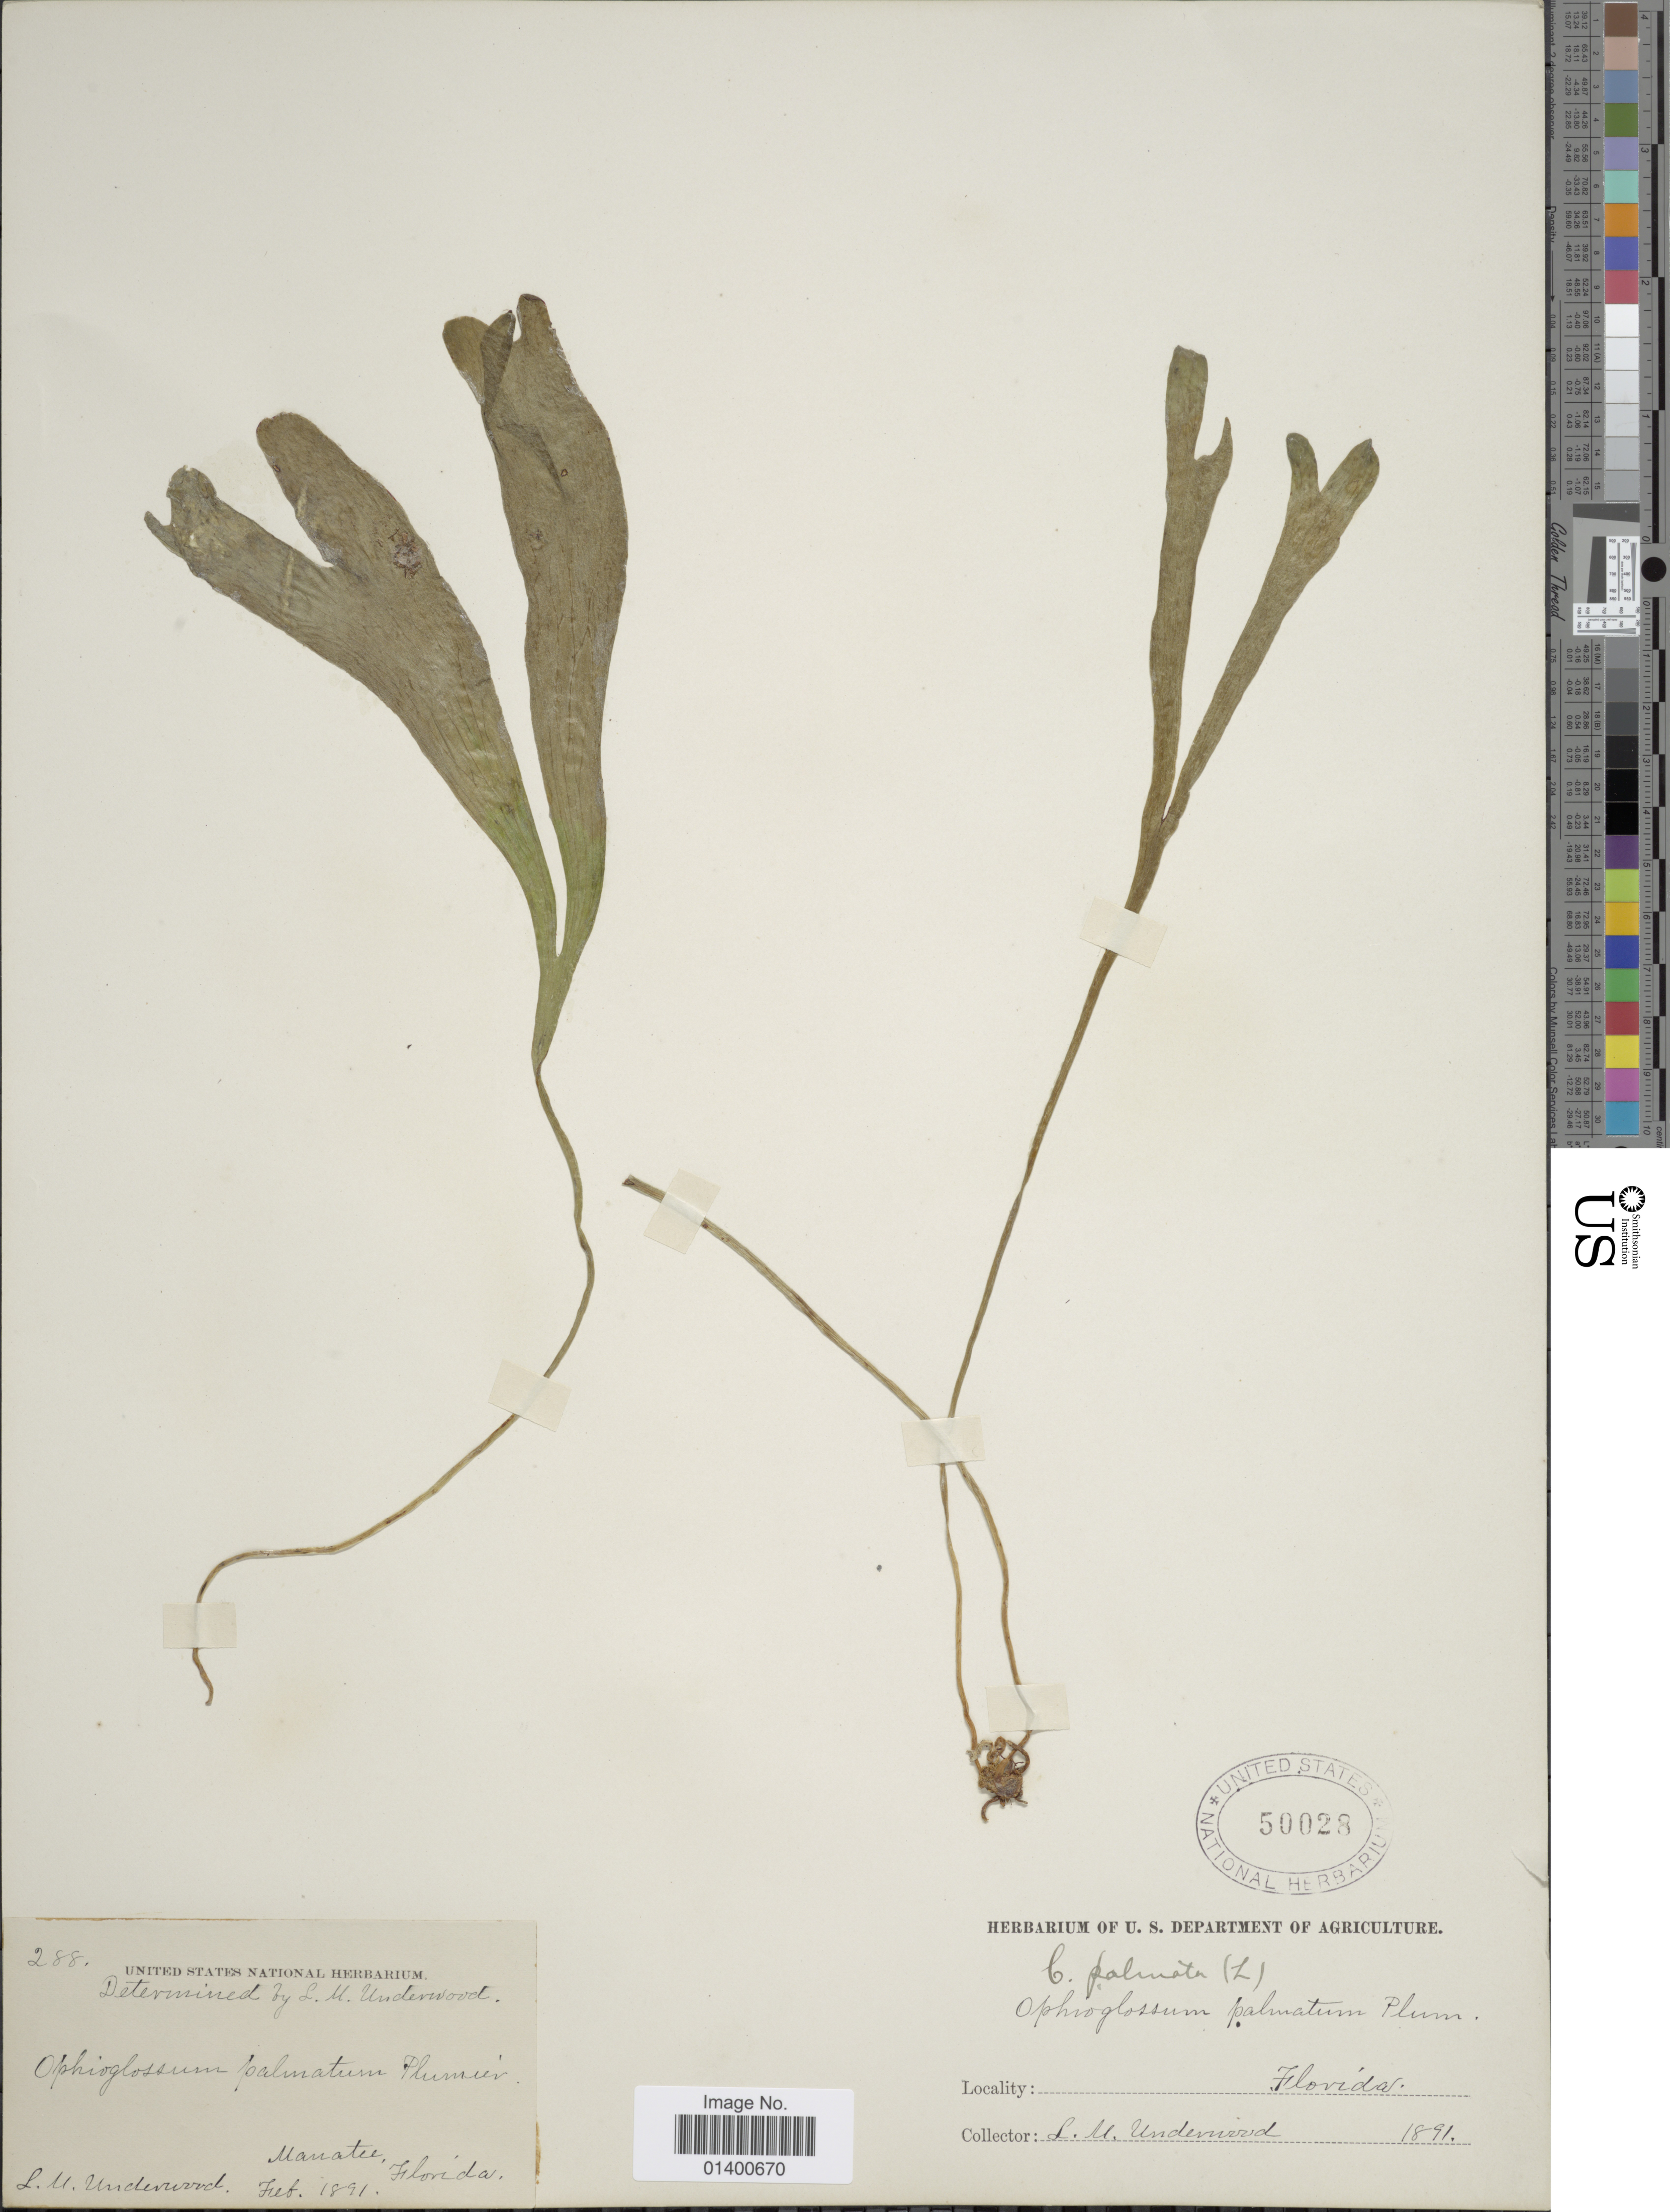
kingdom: Plantae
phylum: Tracheophyta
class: Polypodiopsida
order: Ophioglossales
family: Ophioglossaceae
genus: Cheiroglossa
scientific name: Cheiroglossa palmata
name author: (L.) C. Presl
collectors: L. M. Underwood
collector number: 288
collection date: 1891-02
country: United States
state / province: Florida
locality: Manatee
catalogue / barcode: US 50028